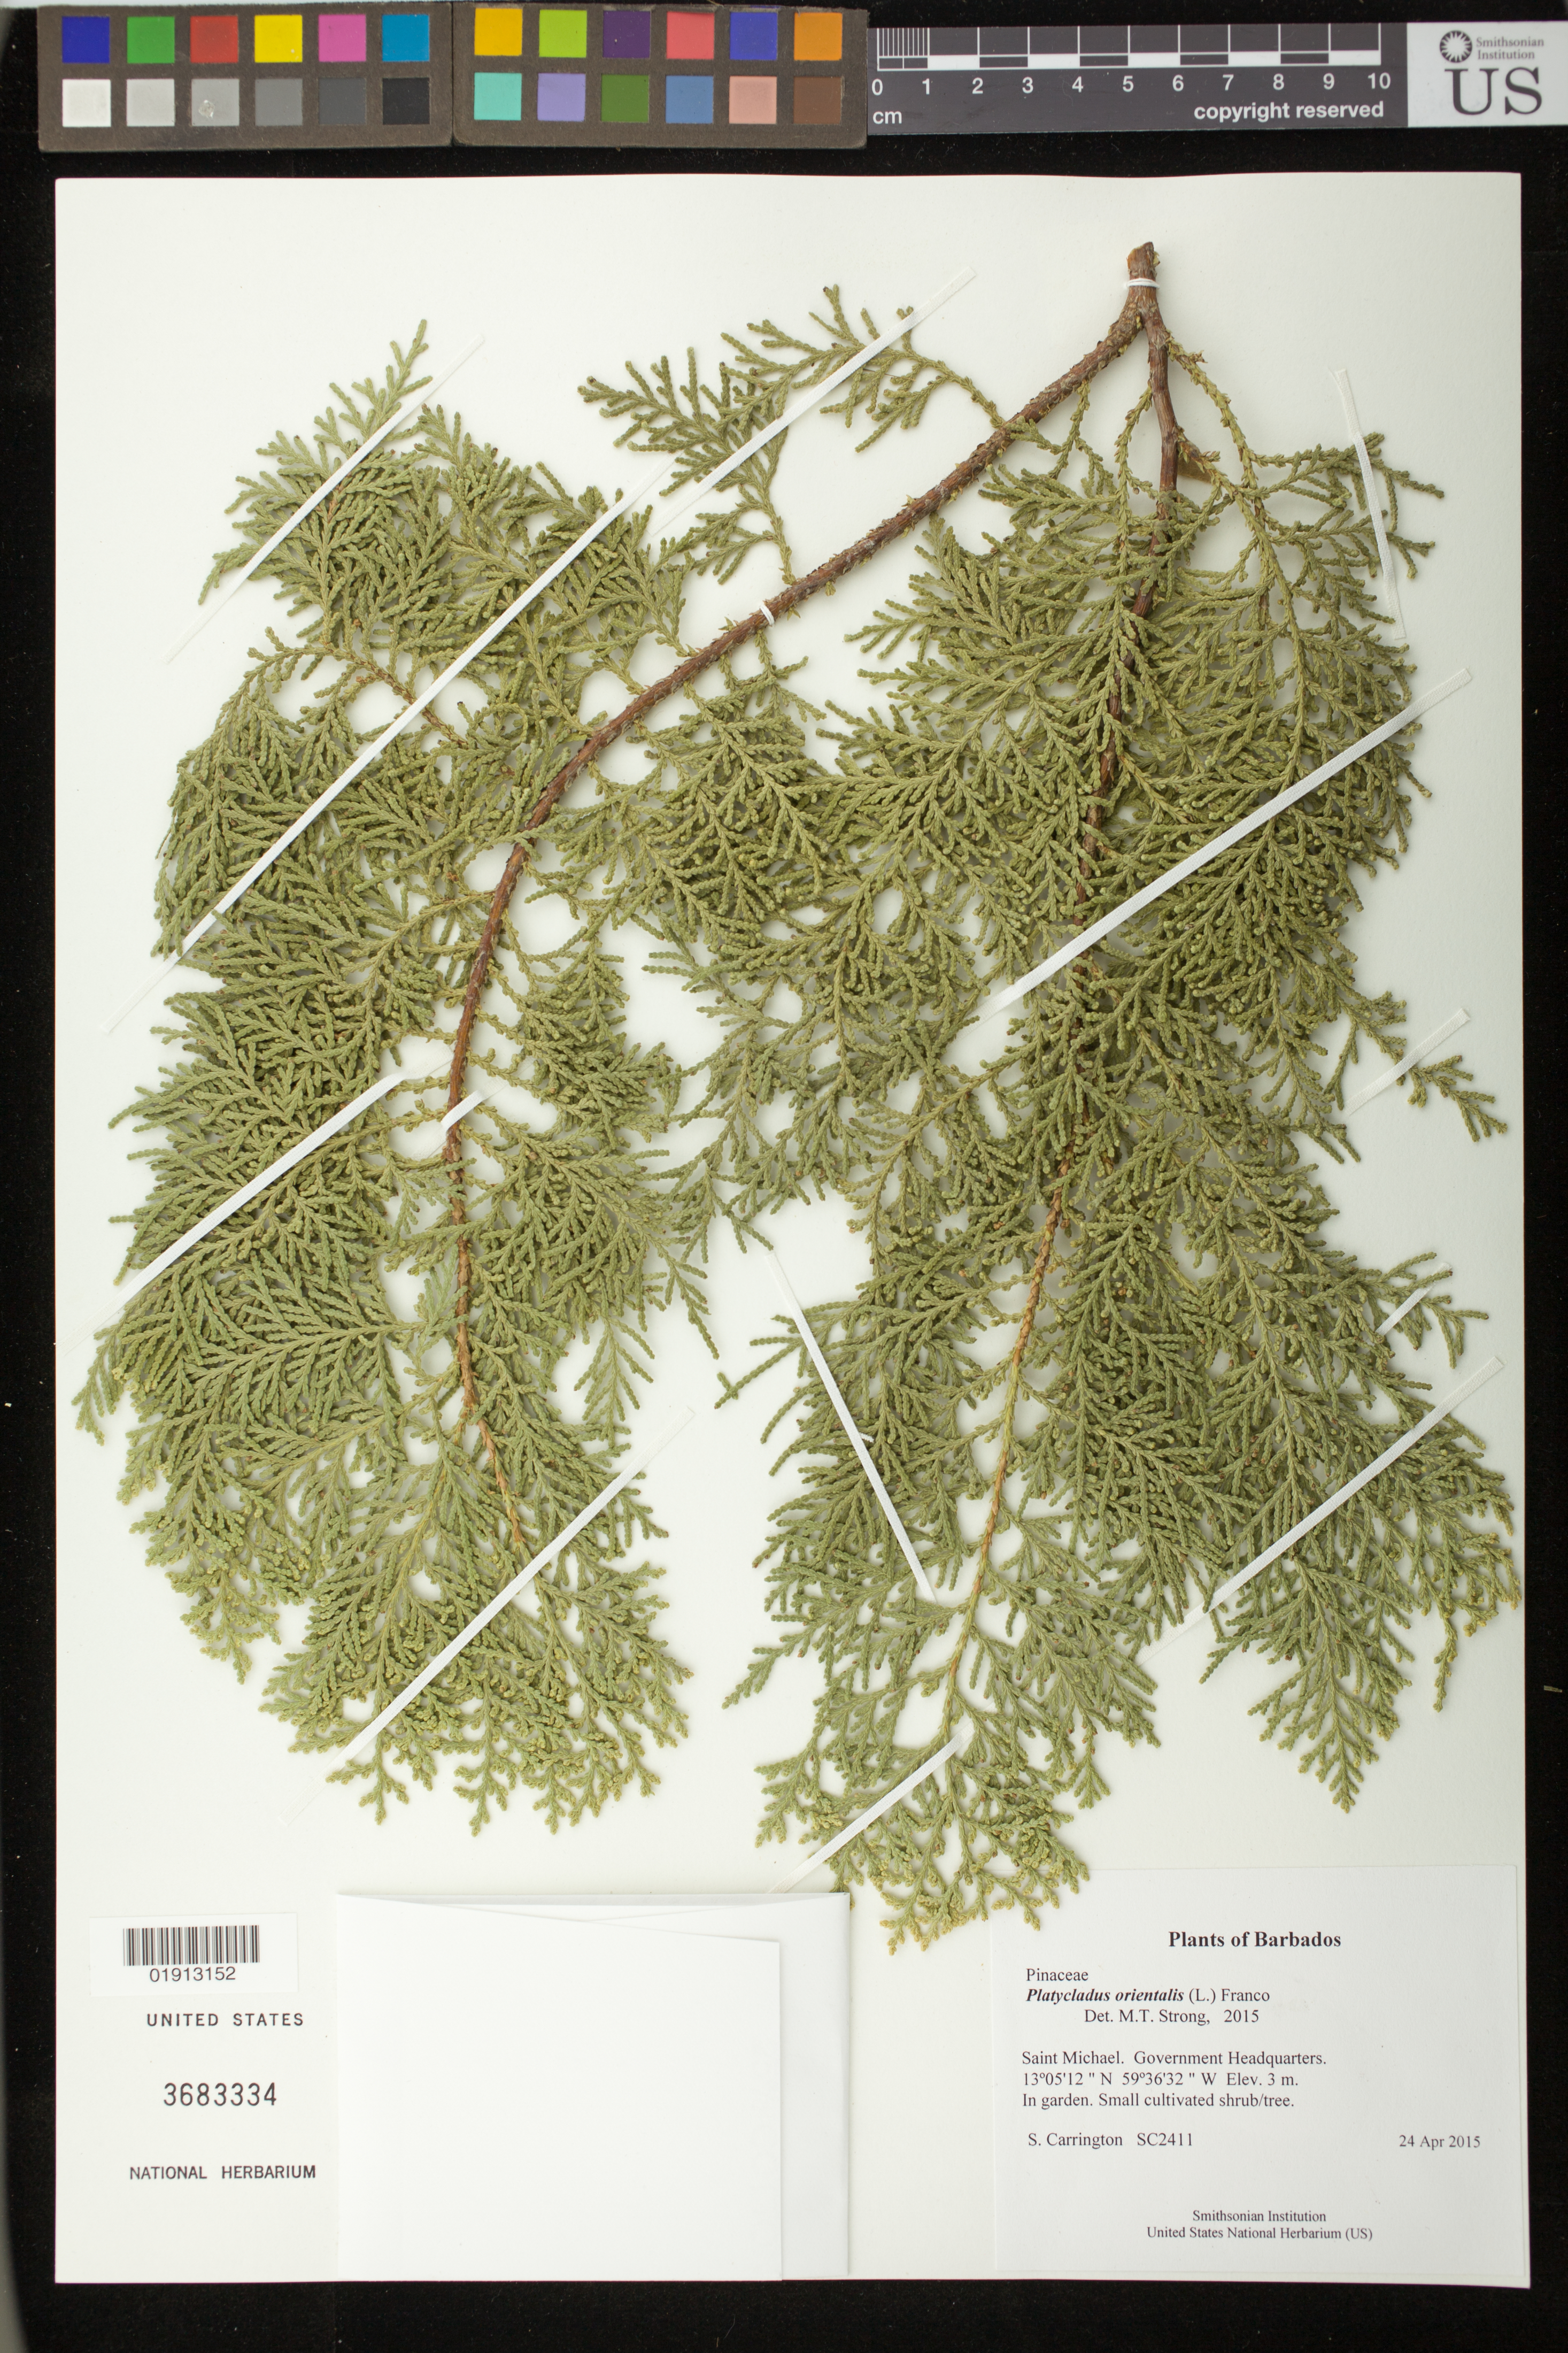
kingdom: Plantae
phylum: Tracheophyta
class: Pinopsida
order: Pinales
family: Cupressaceae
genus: Platycladus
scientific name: Platycladus orientalis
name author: (L.) Franco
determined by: Strong, M. T., (US), Smithsonian Institution - National Museum of Natural History (UNITED STATES)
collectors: C. M. S. Carrington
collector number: SC2411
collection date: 2015-04-24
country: Barbados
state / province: Saint Michael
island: Barbados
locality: Government Headquarters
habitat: Garden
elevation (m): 3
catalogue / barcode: US 3683334